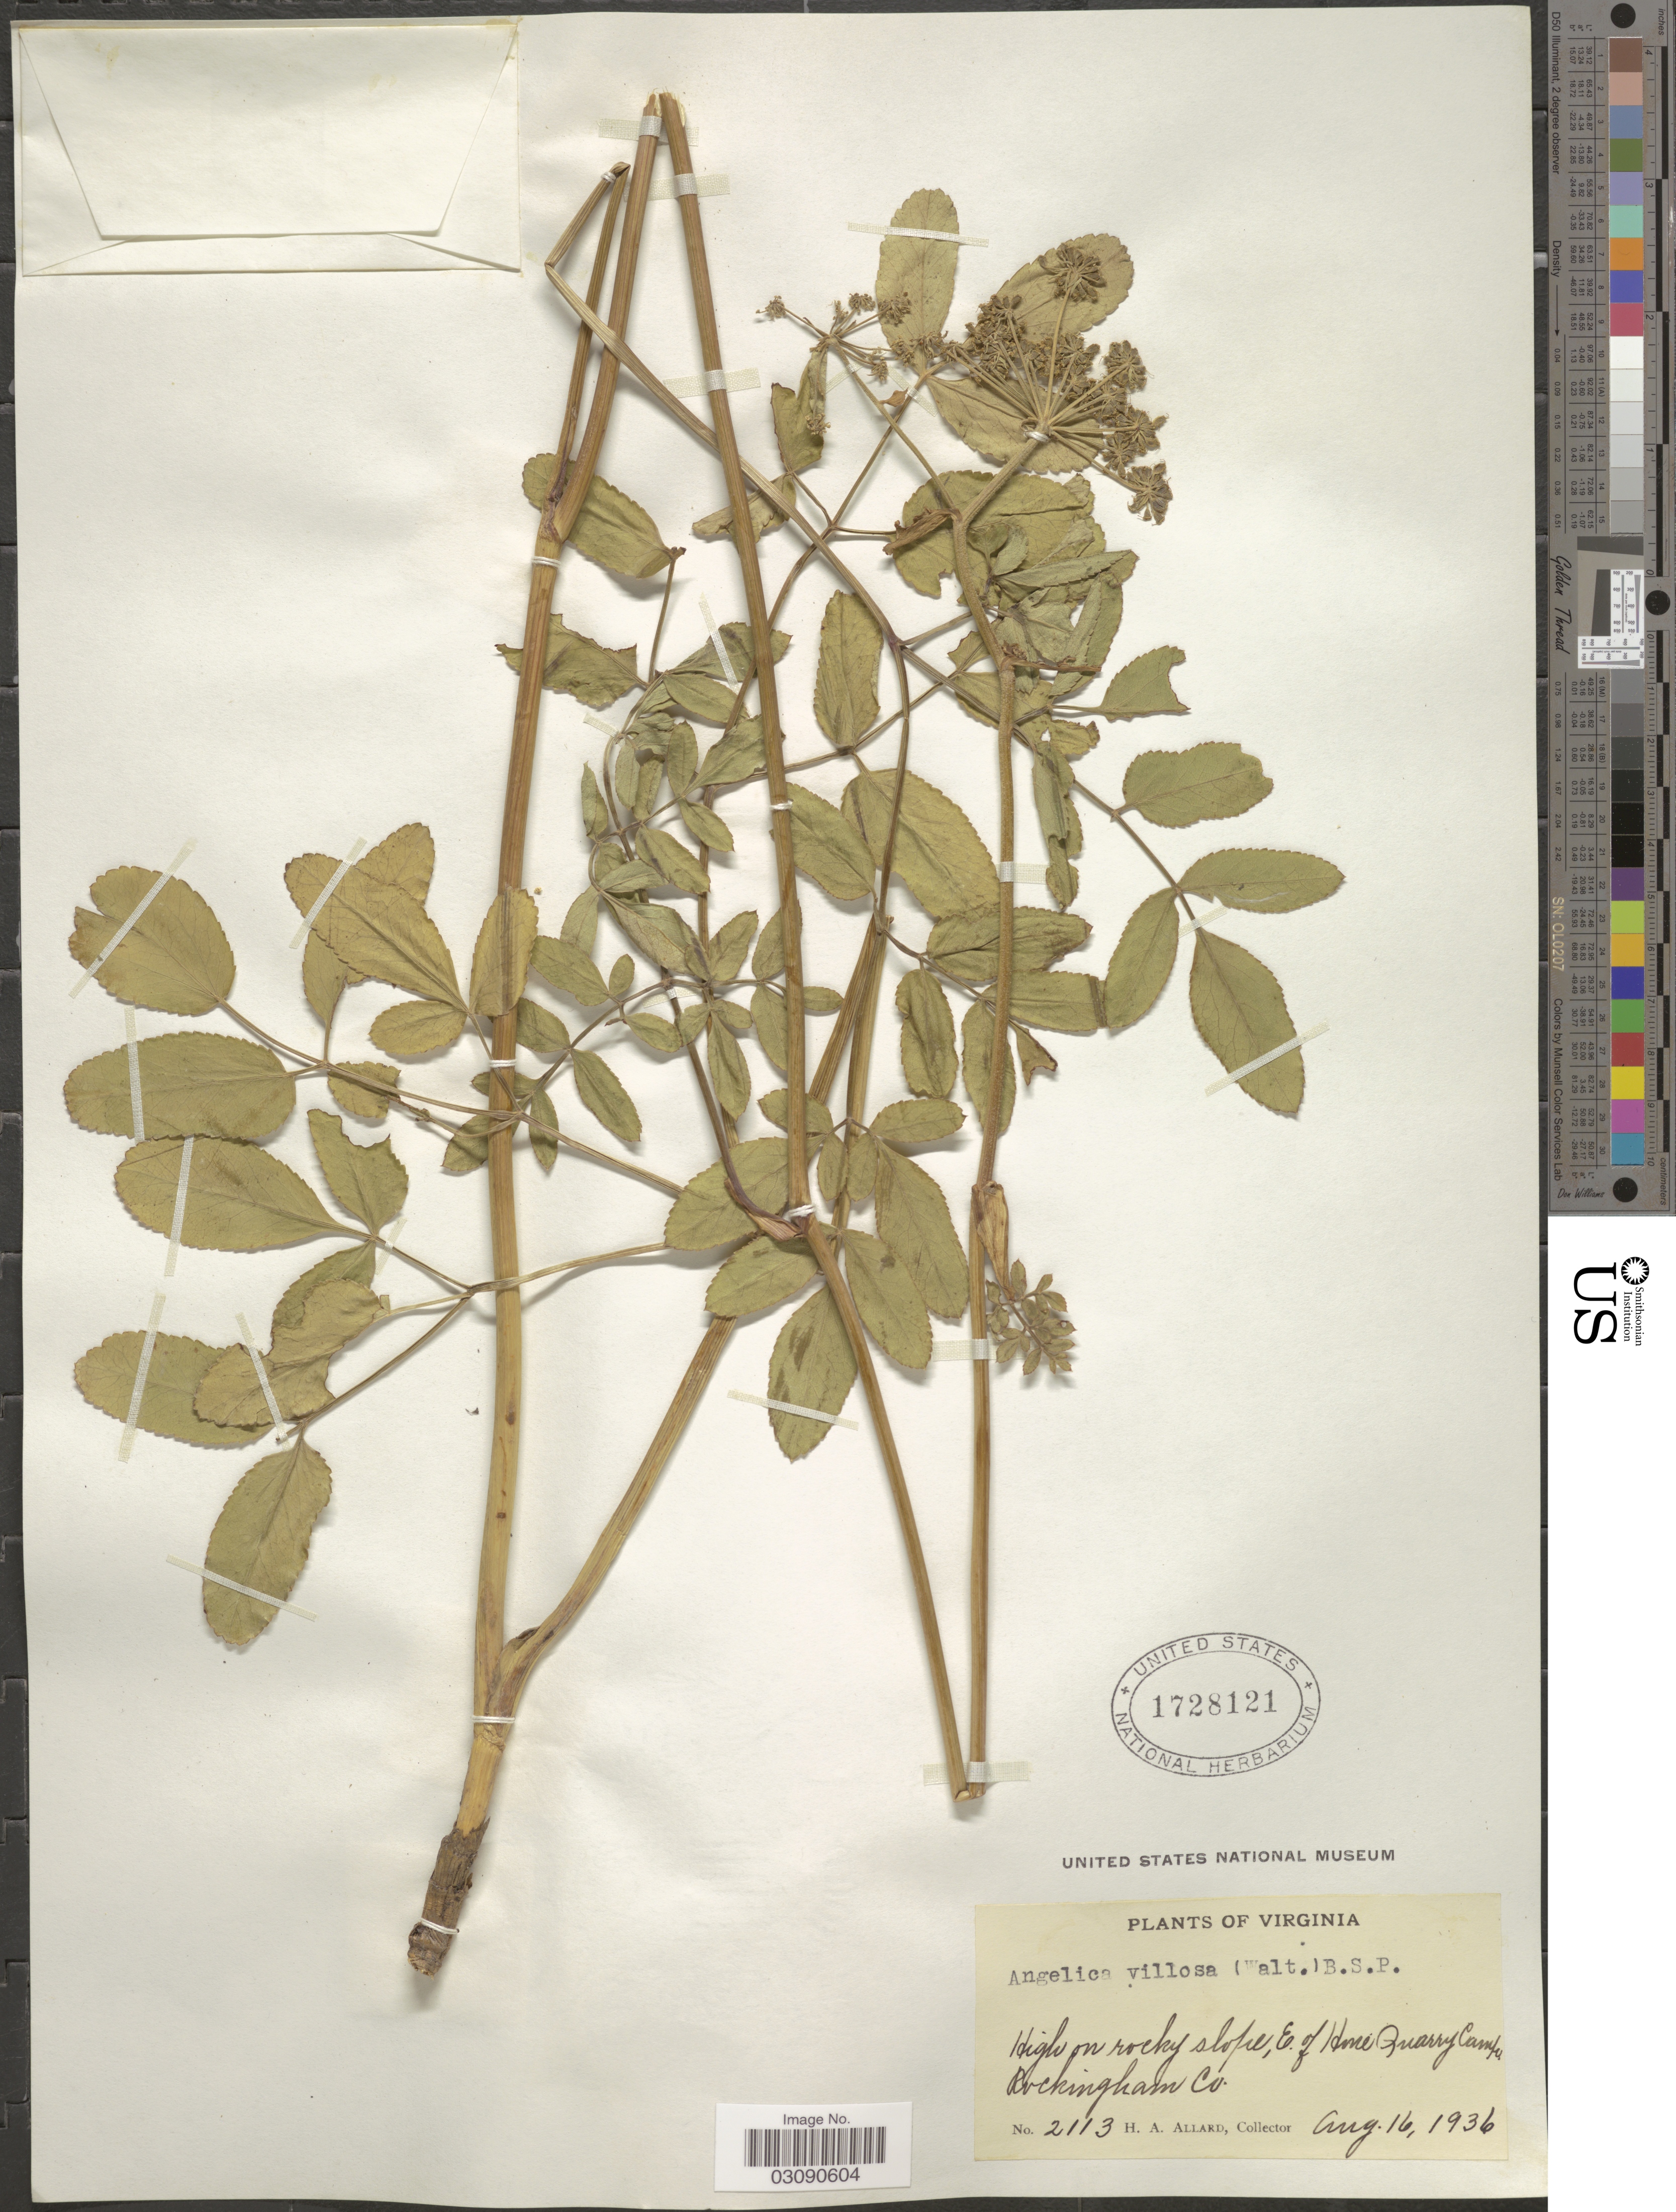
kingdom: Plantae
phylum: Tracheophyta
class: Magnoliopsida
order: Apiales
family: Apiaceae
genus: Angelica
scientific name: Angelica venenosa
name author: (Greenway) Fernald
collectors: H. A. Allard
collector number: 2113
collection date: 1936-08-16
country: United States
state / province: Virginia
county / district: Rockingham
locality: High on rocky slope, E. of Home Quarry Campus.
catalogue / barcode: US 1728121